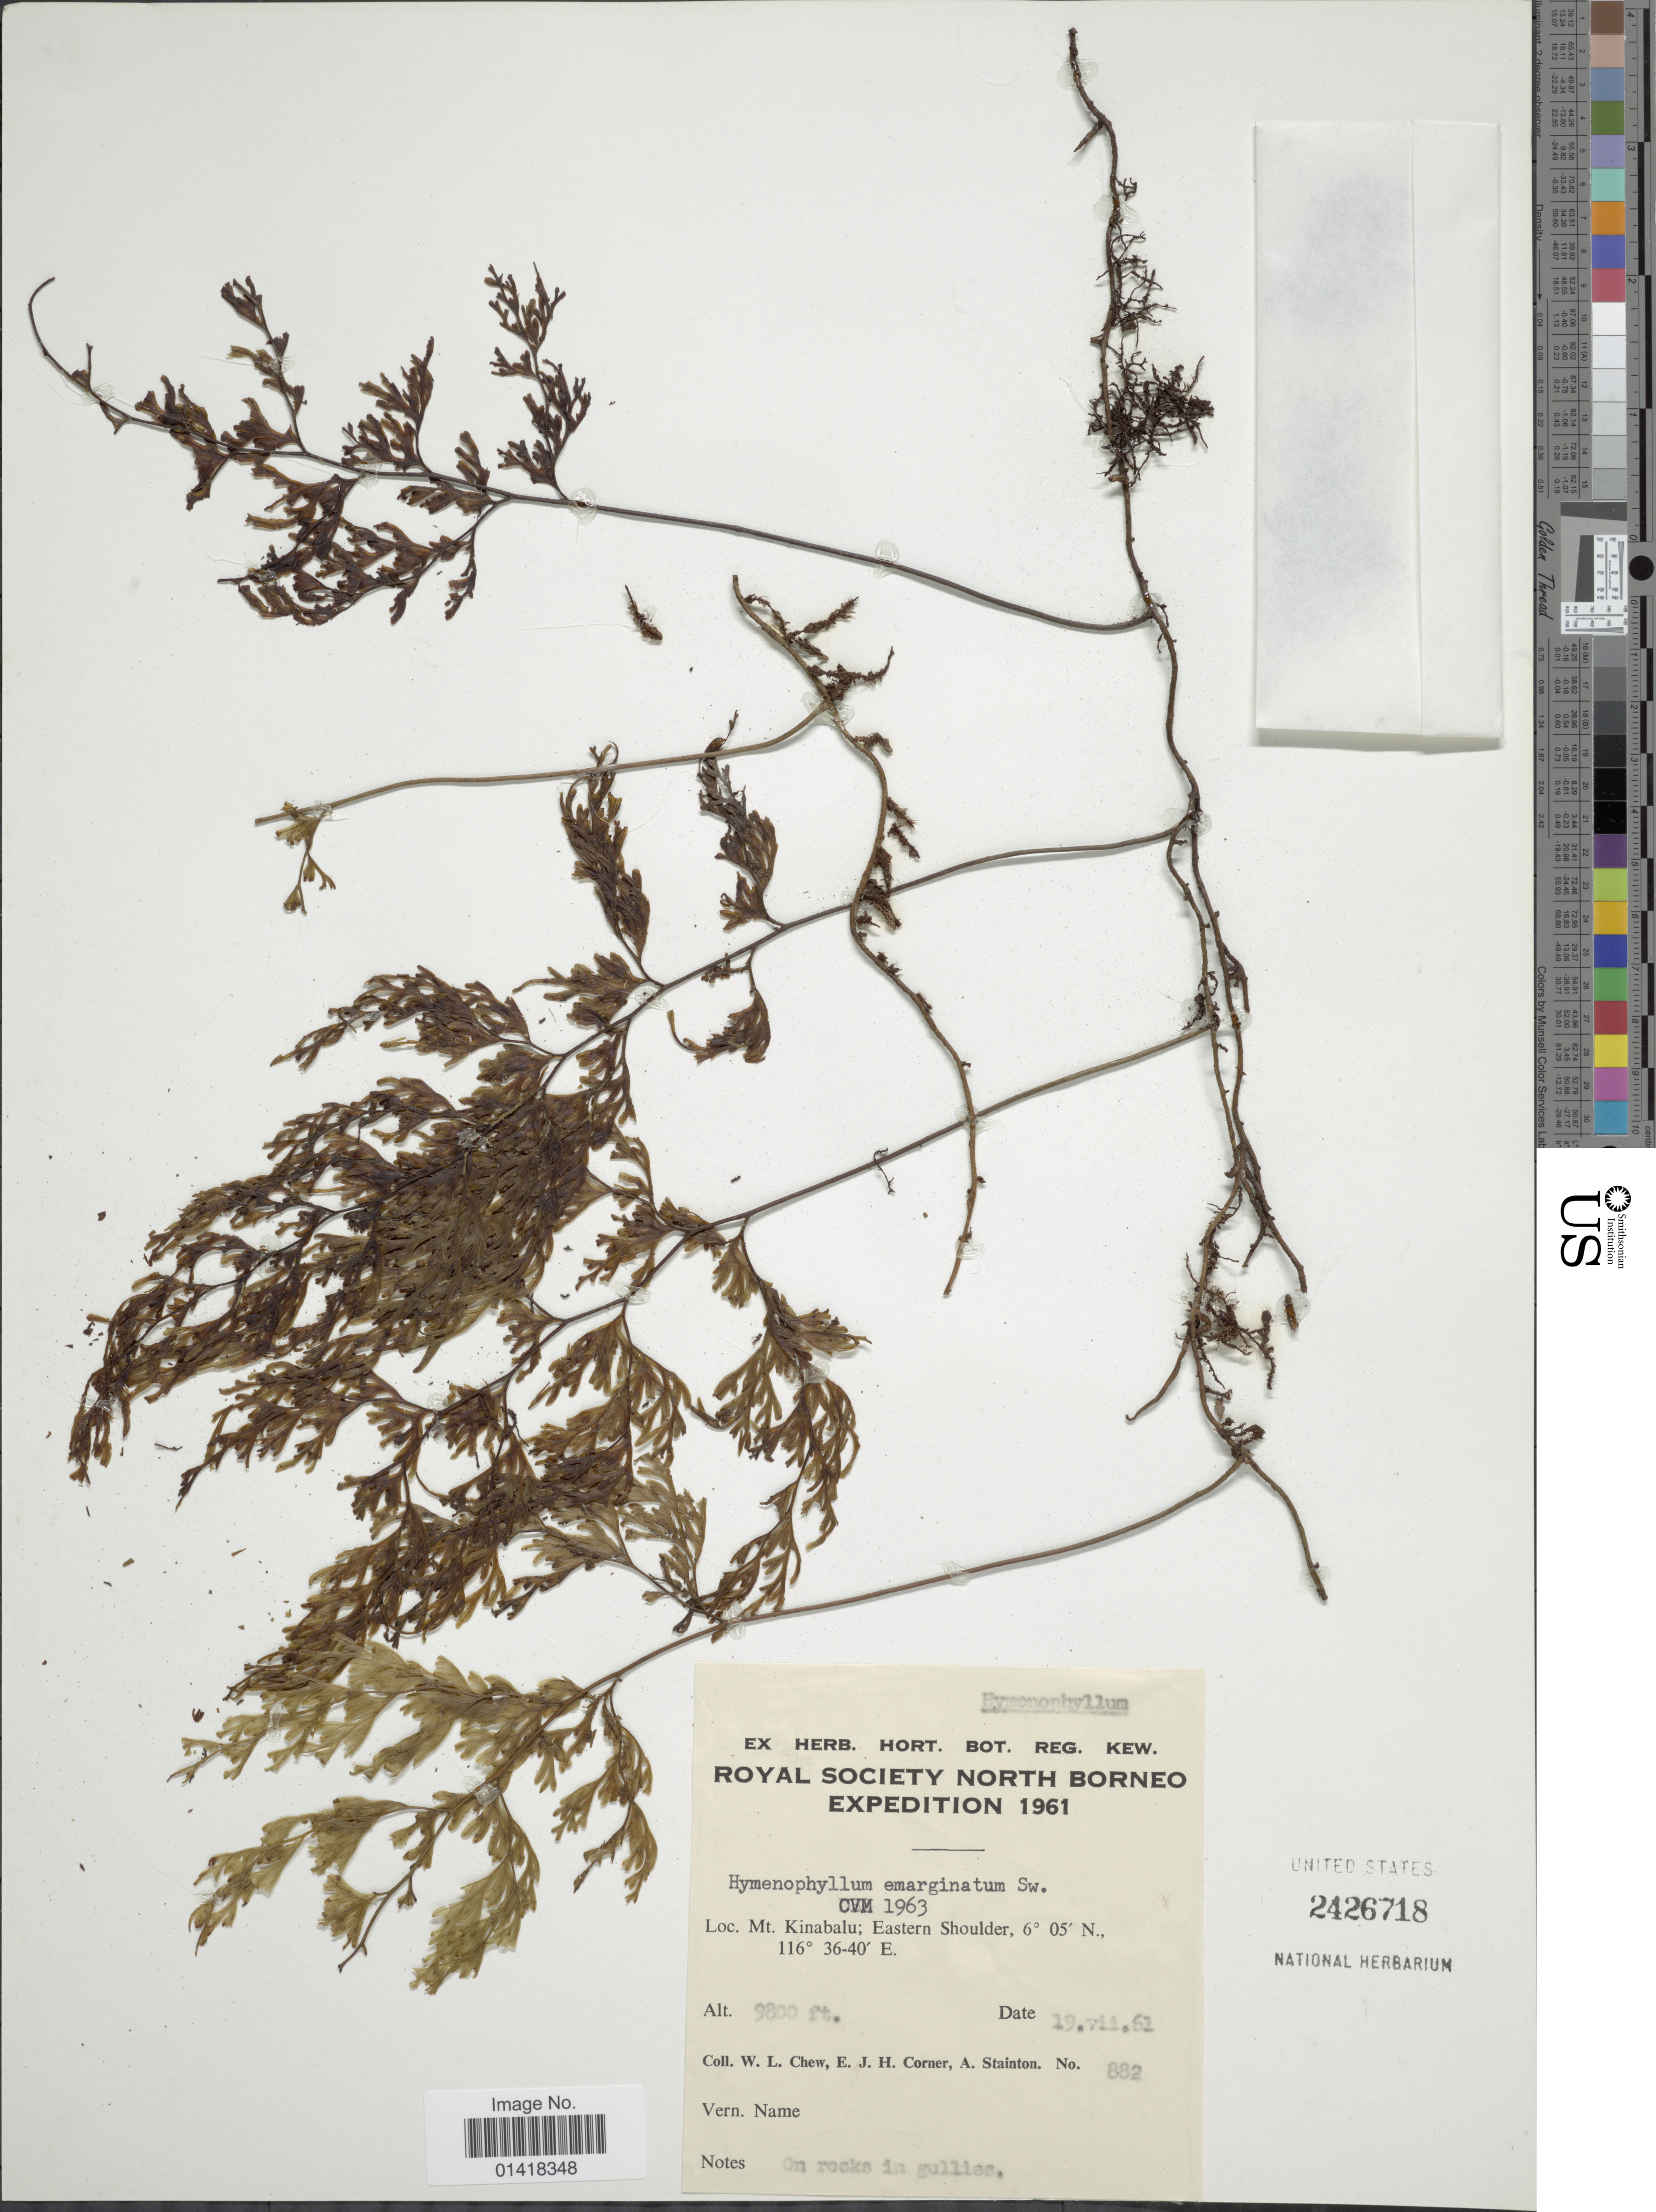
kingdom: Plantae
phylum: Tracheophyta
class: Polypodiopsida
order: Hymenophyllales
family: Hymenophyllaceae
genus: Hymenophyllum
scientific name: Hymenophyllum emarginatum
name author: Sw.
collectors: W. Chew, E. Corner & A. Stainton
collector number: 882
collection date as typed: Transcribed d/m/y: 19/7/61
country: Malaysia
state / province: Sabah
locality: Mt. Kinabalu; Eastern Shoulder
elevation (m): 2987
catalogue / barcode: US 2426718